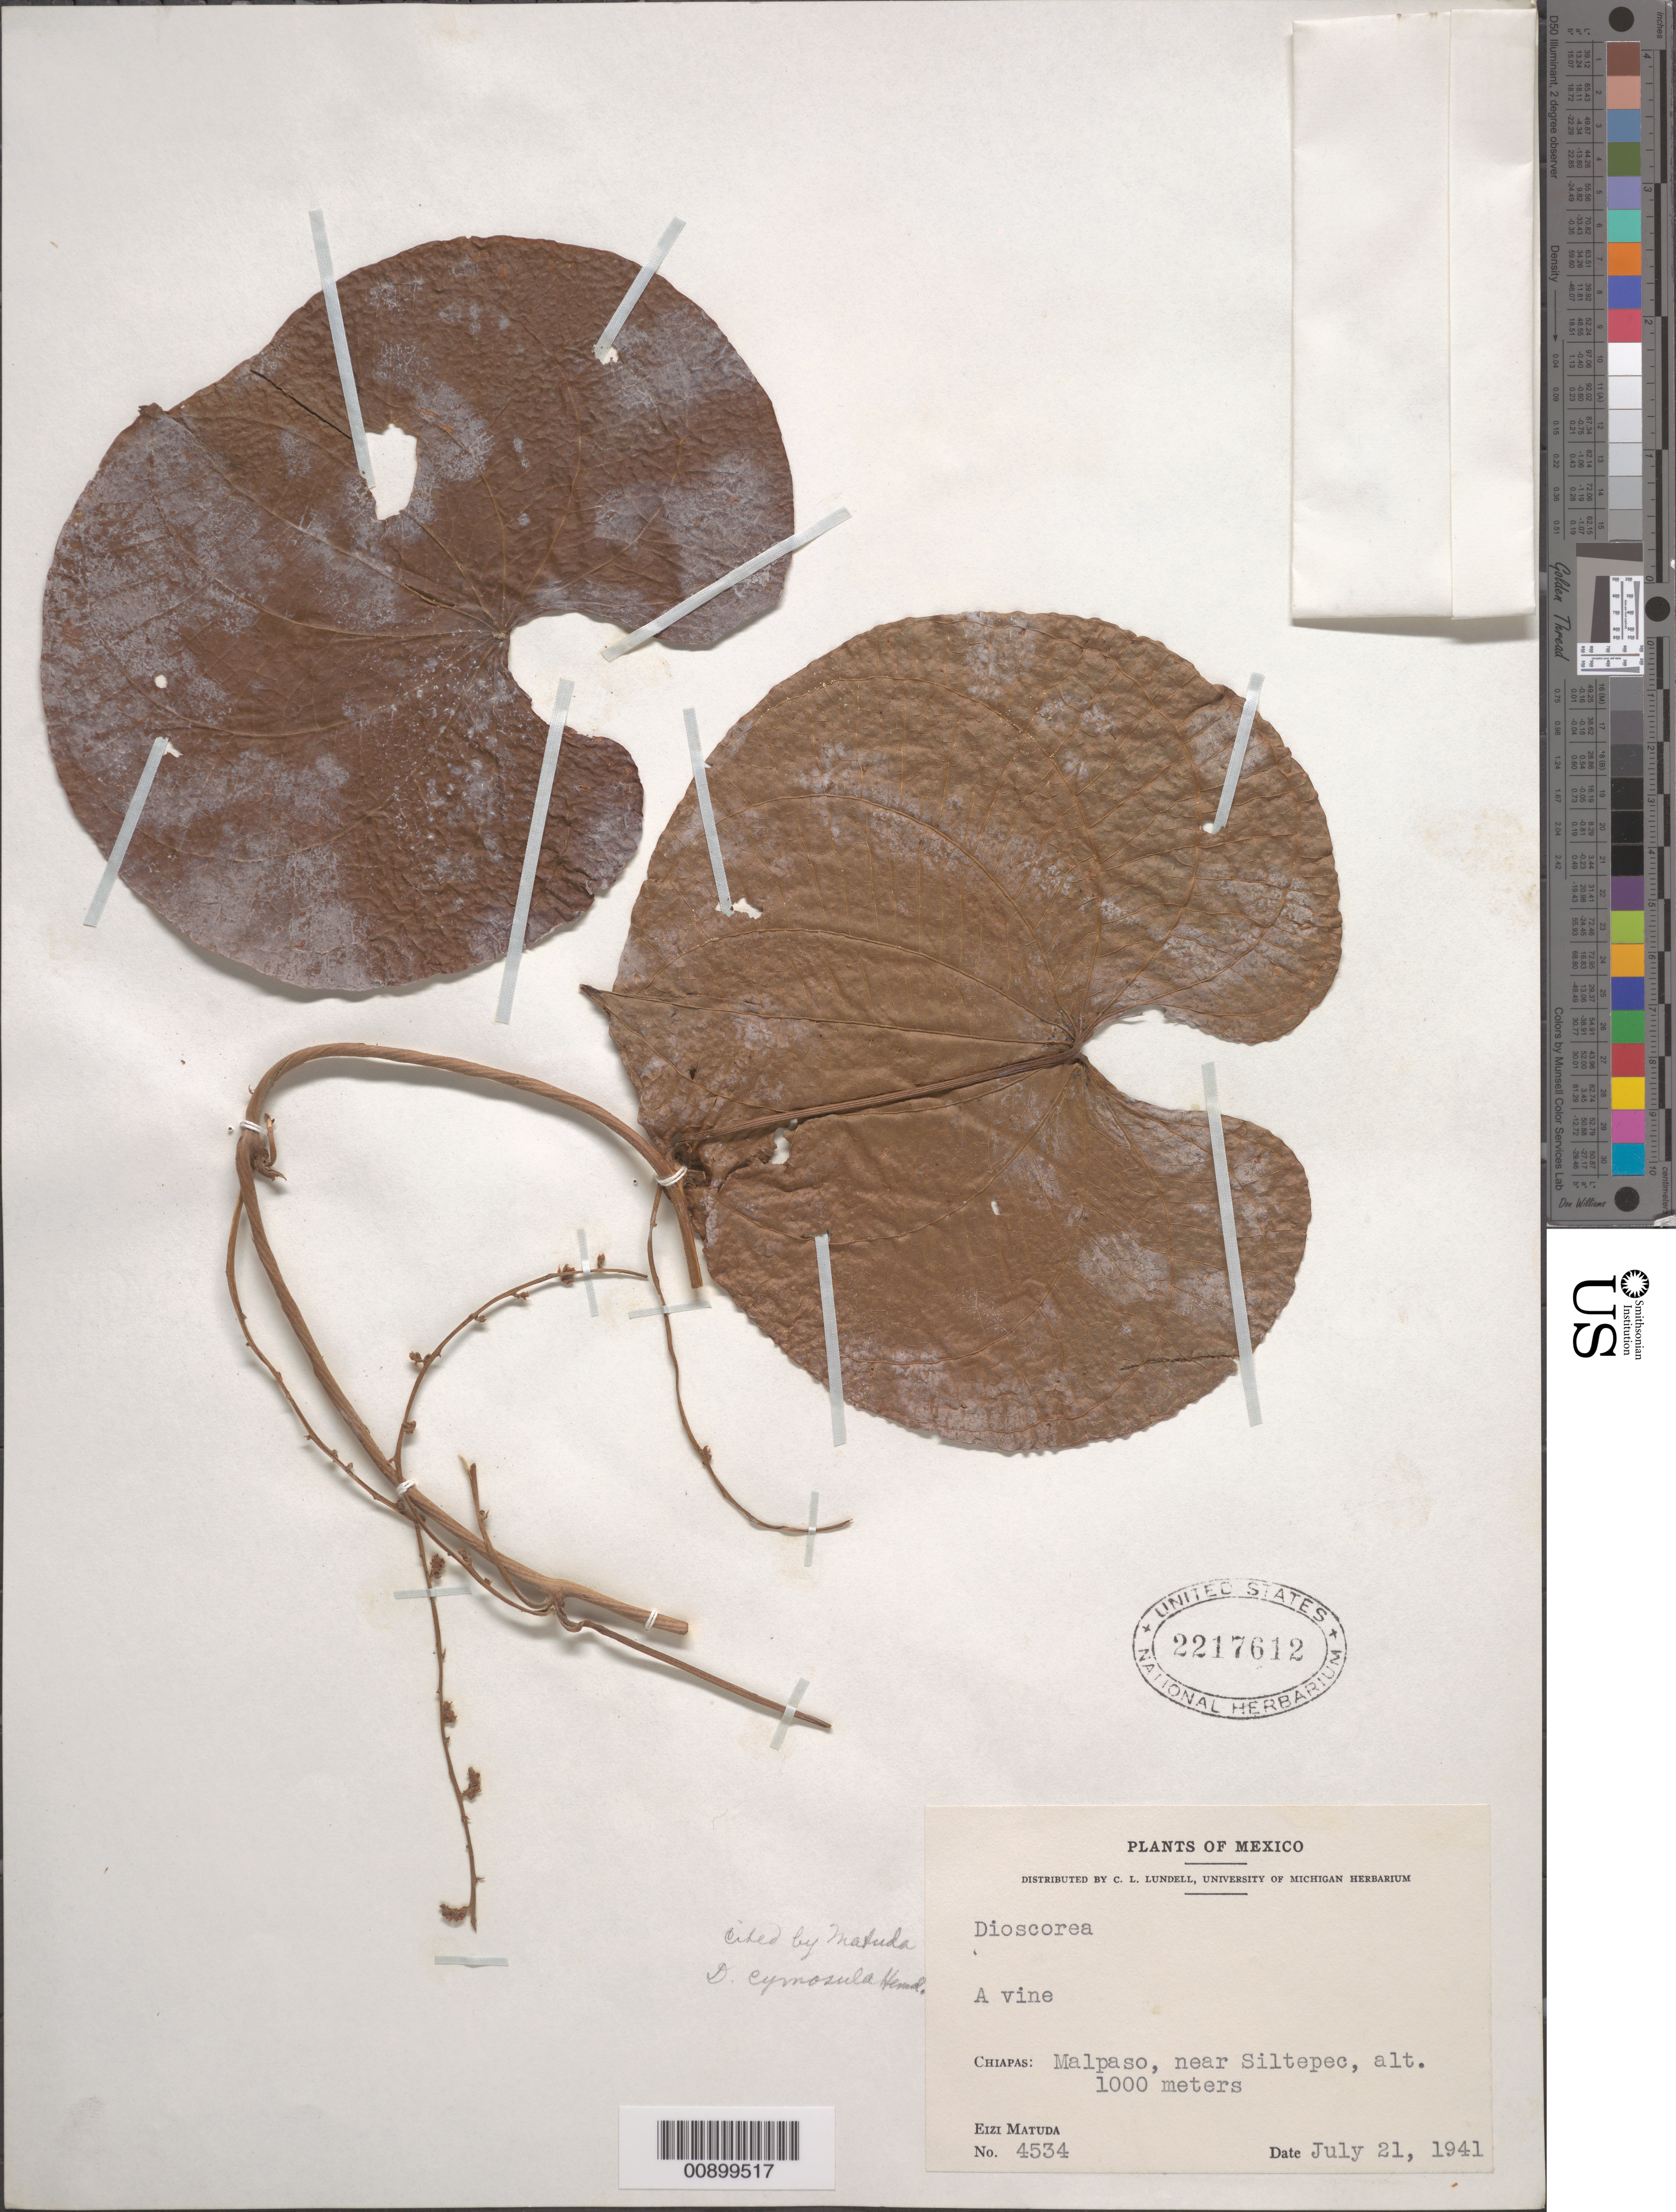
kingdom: Plantae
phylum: Tracheophyta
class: Liliopsida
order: Dioscoreales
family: Dioscoreaceae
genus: Dioscorea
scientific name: Dioscorea cymosula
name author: Hemsl.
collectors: E. Matuda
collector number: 4534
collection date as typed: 21 Jul 1941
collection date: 1941-07-21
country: Mexico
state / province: Chiapas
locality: Chiapas: Malpaso, near Siltepec.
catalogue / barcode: US 2217612